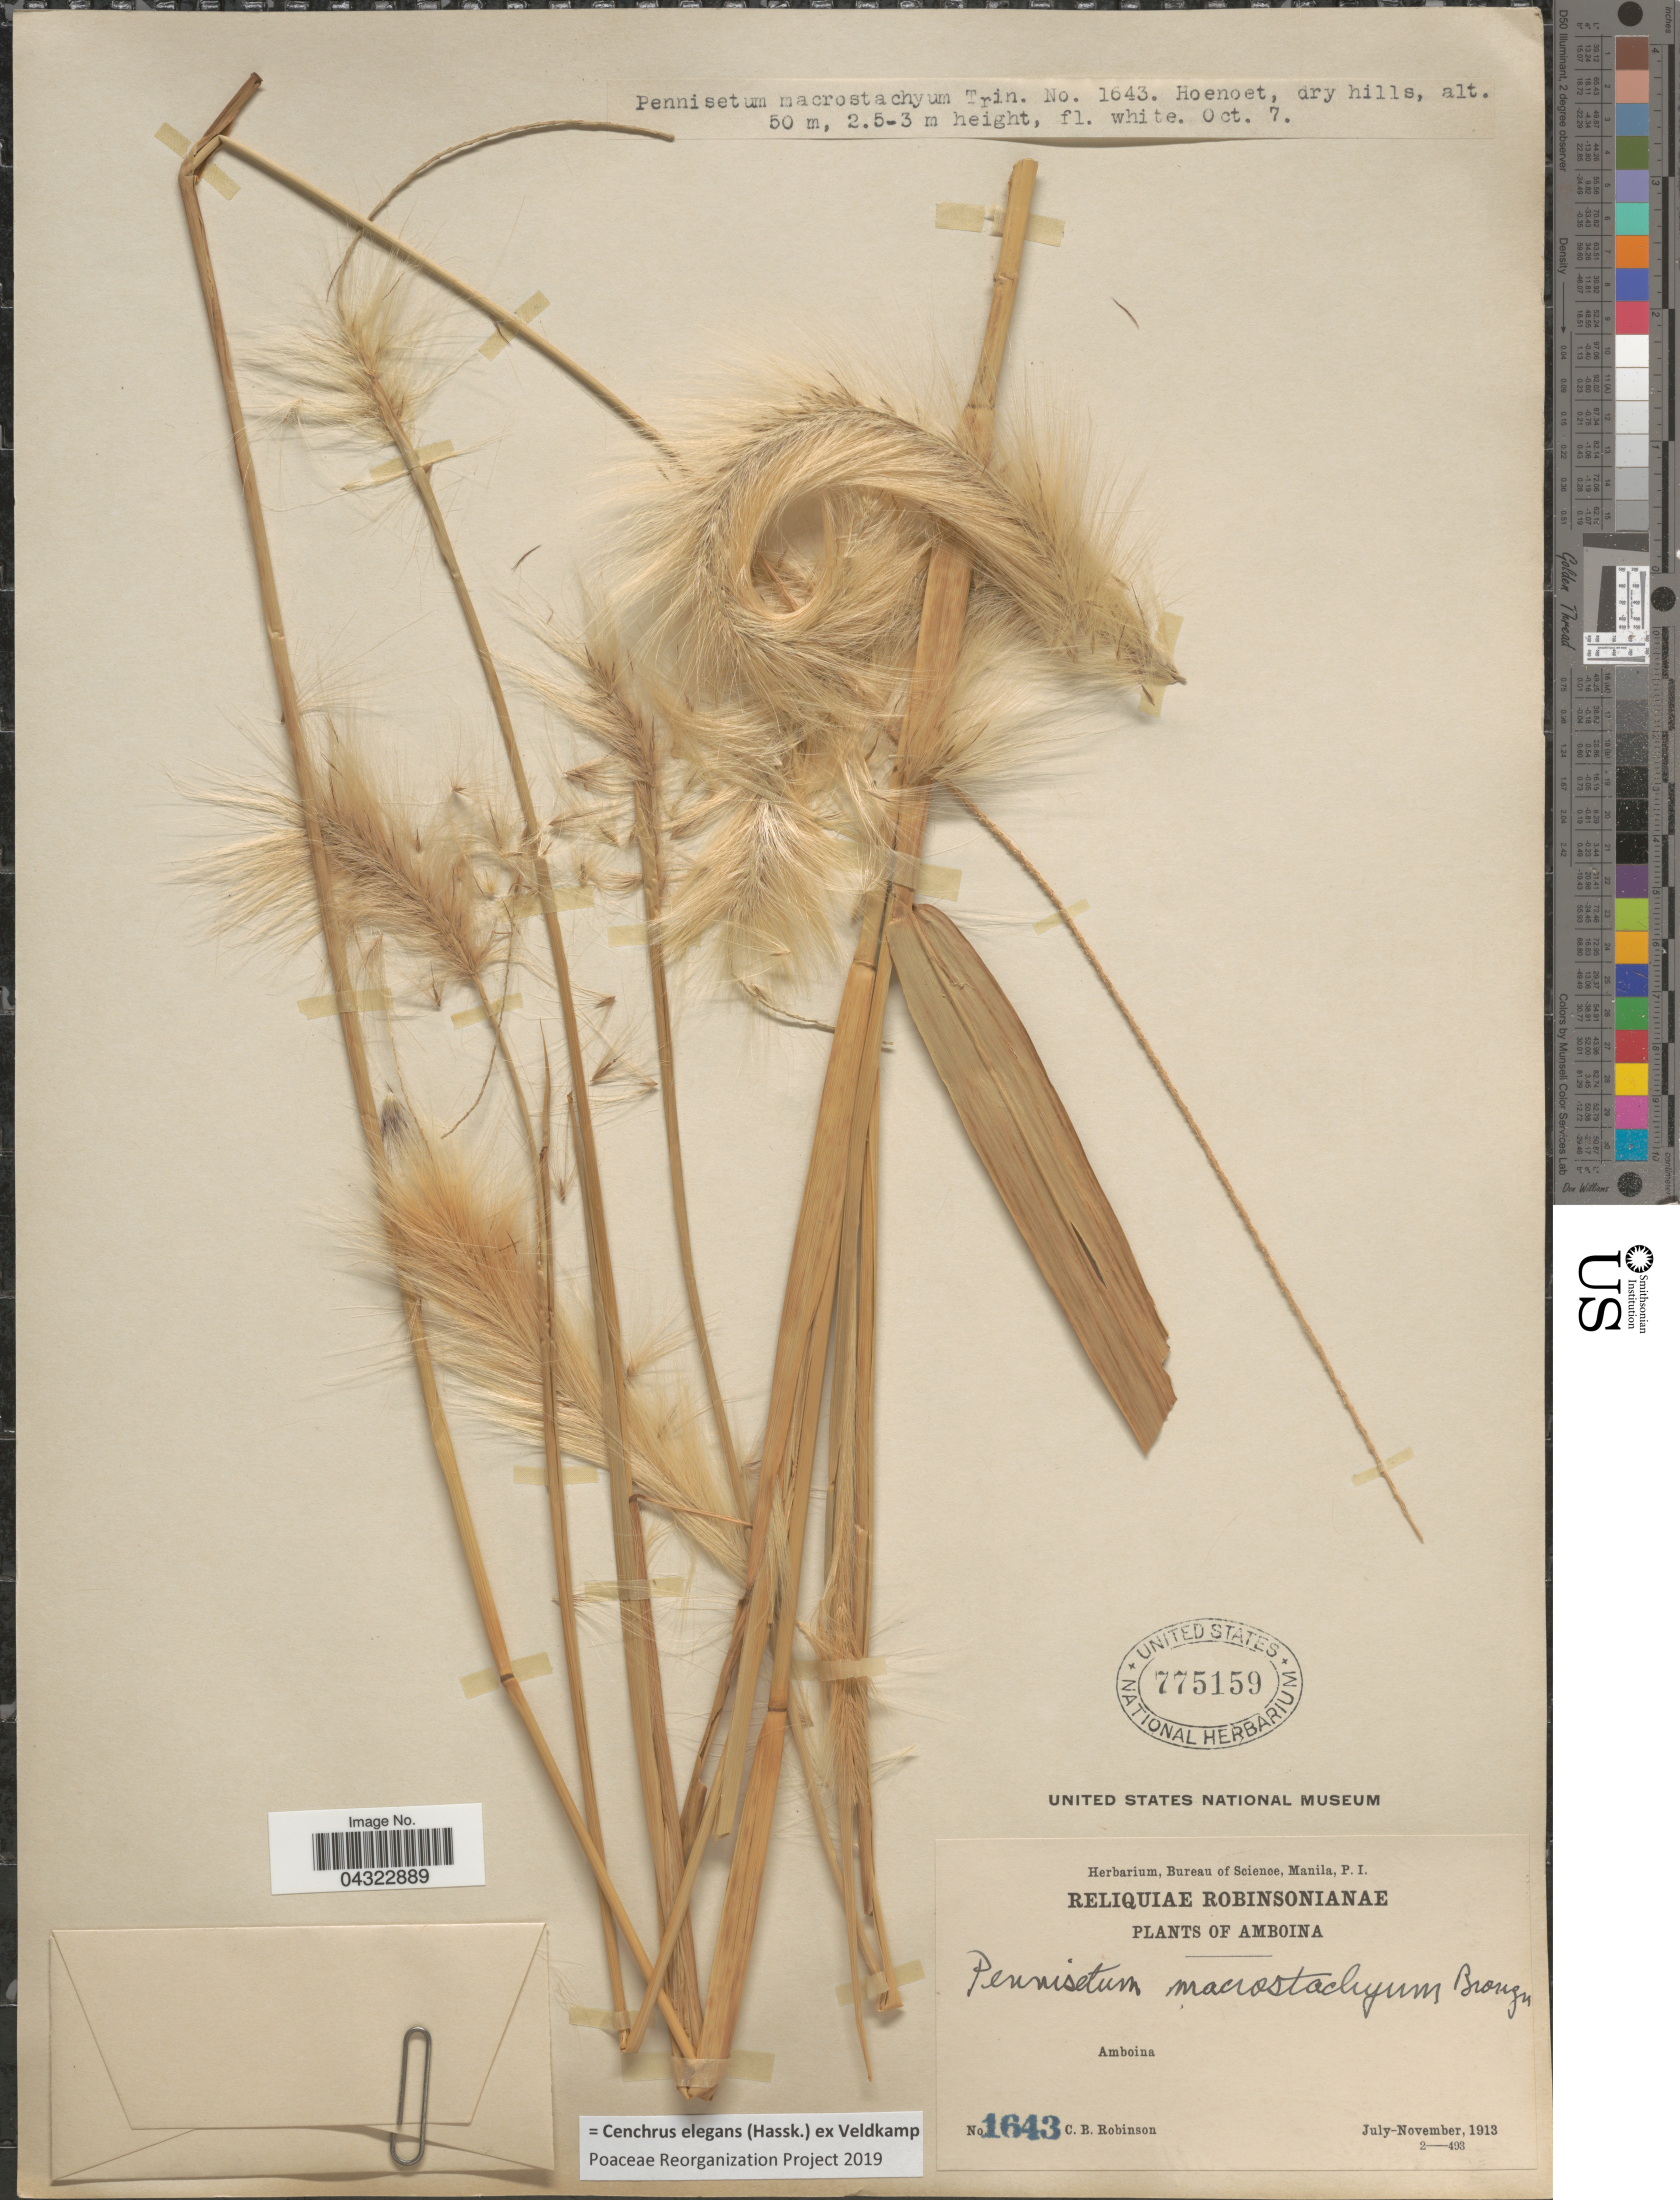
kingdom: Plantae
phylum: Tracheophyta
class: Liliopsida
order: Poales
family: Poaceae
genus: Cenchrus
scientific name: Cenchrus elegans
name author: (Hassk.) Veldkamp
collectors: C. Robinson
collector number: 1643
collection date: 1913-07/1913-11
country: Indonesia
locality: Reliquiae Robinsonianae. Amboina. Amboina.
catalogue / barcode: US 775159